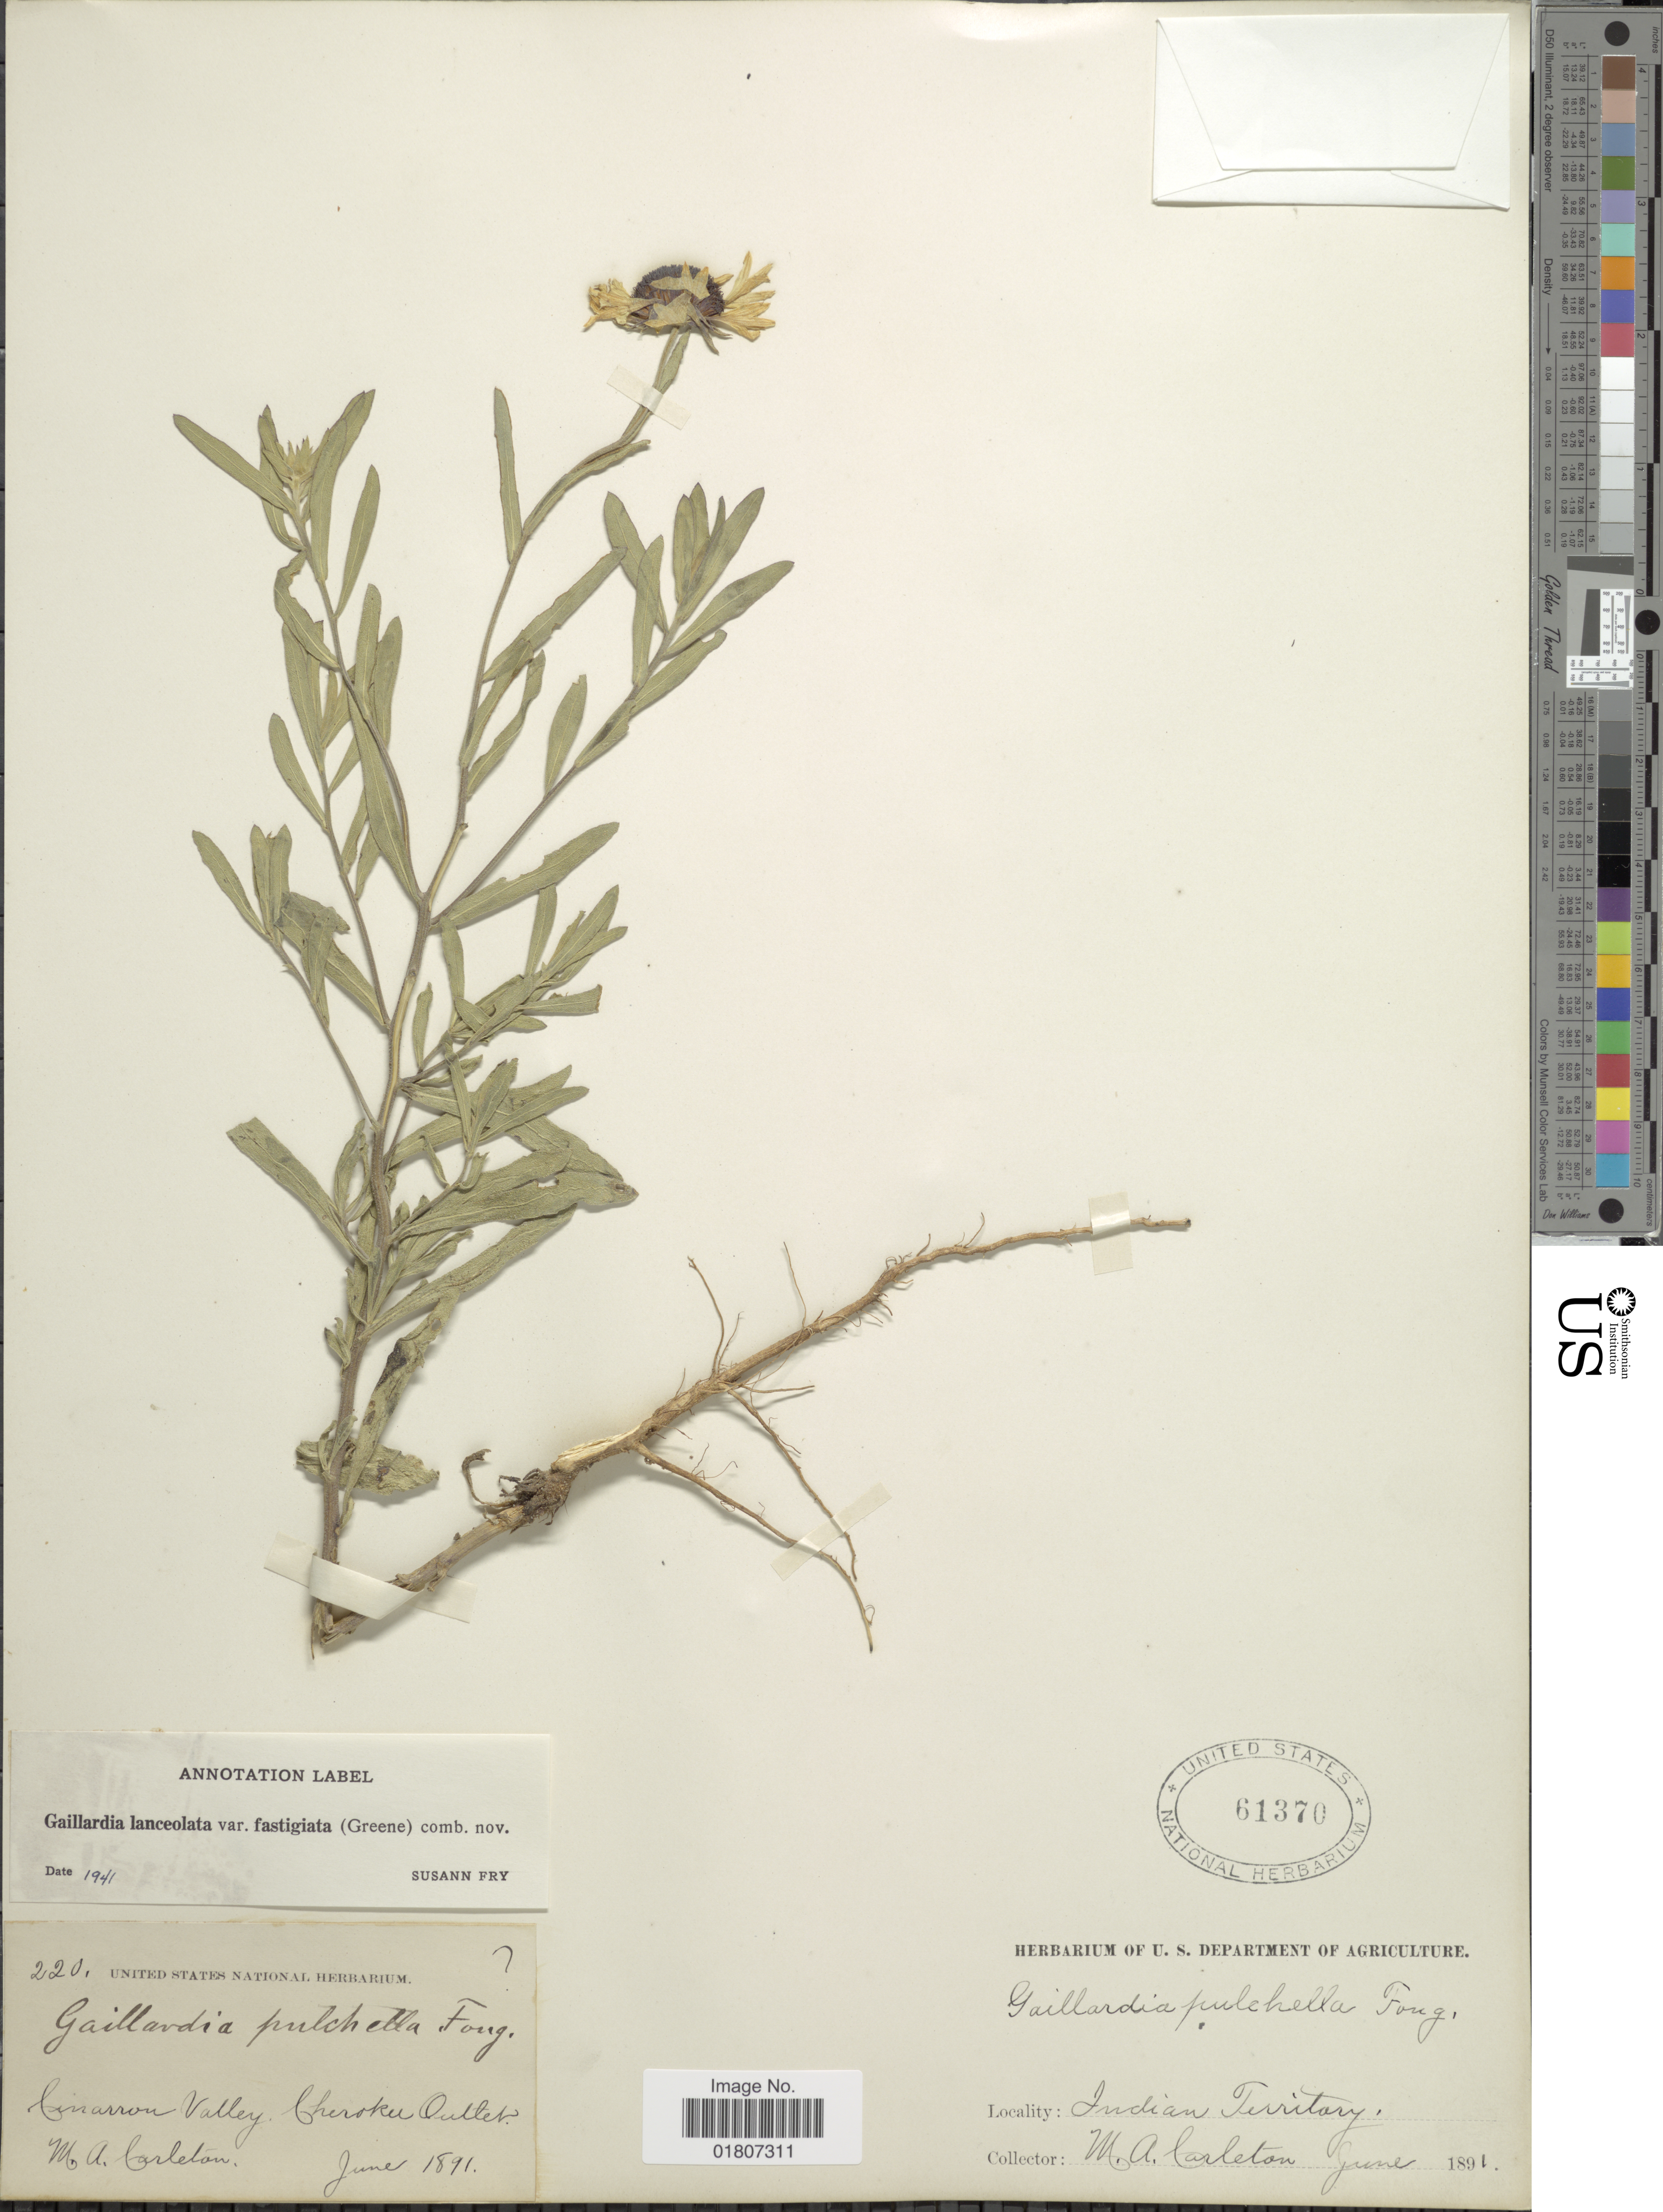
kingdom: Plantae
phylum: Tracheophyta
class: Magnoliopsida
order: Asterales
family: Asteraceae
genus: Gaillardia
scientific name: Gaillardia lanceolata var. fastigiata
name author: (Greene) Waterf.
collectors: M. A. Carleton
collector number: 220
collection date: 1891-06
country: United States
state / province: Oklahoma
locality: Cimarron Valley. Cherokee Outlet. Indian Territory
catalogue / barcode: US 61370